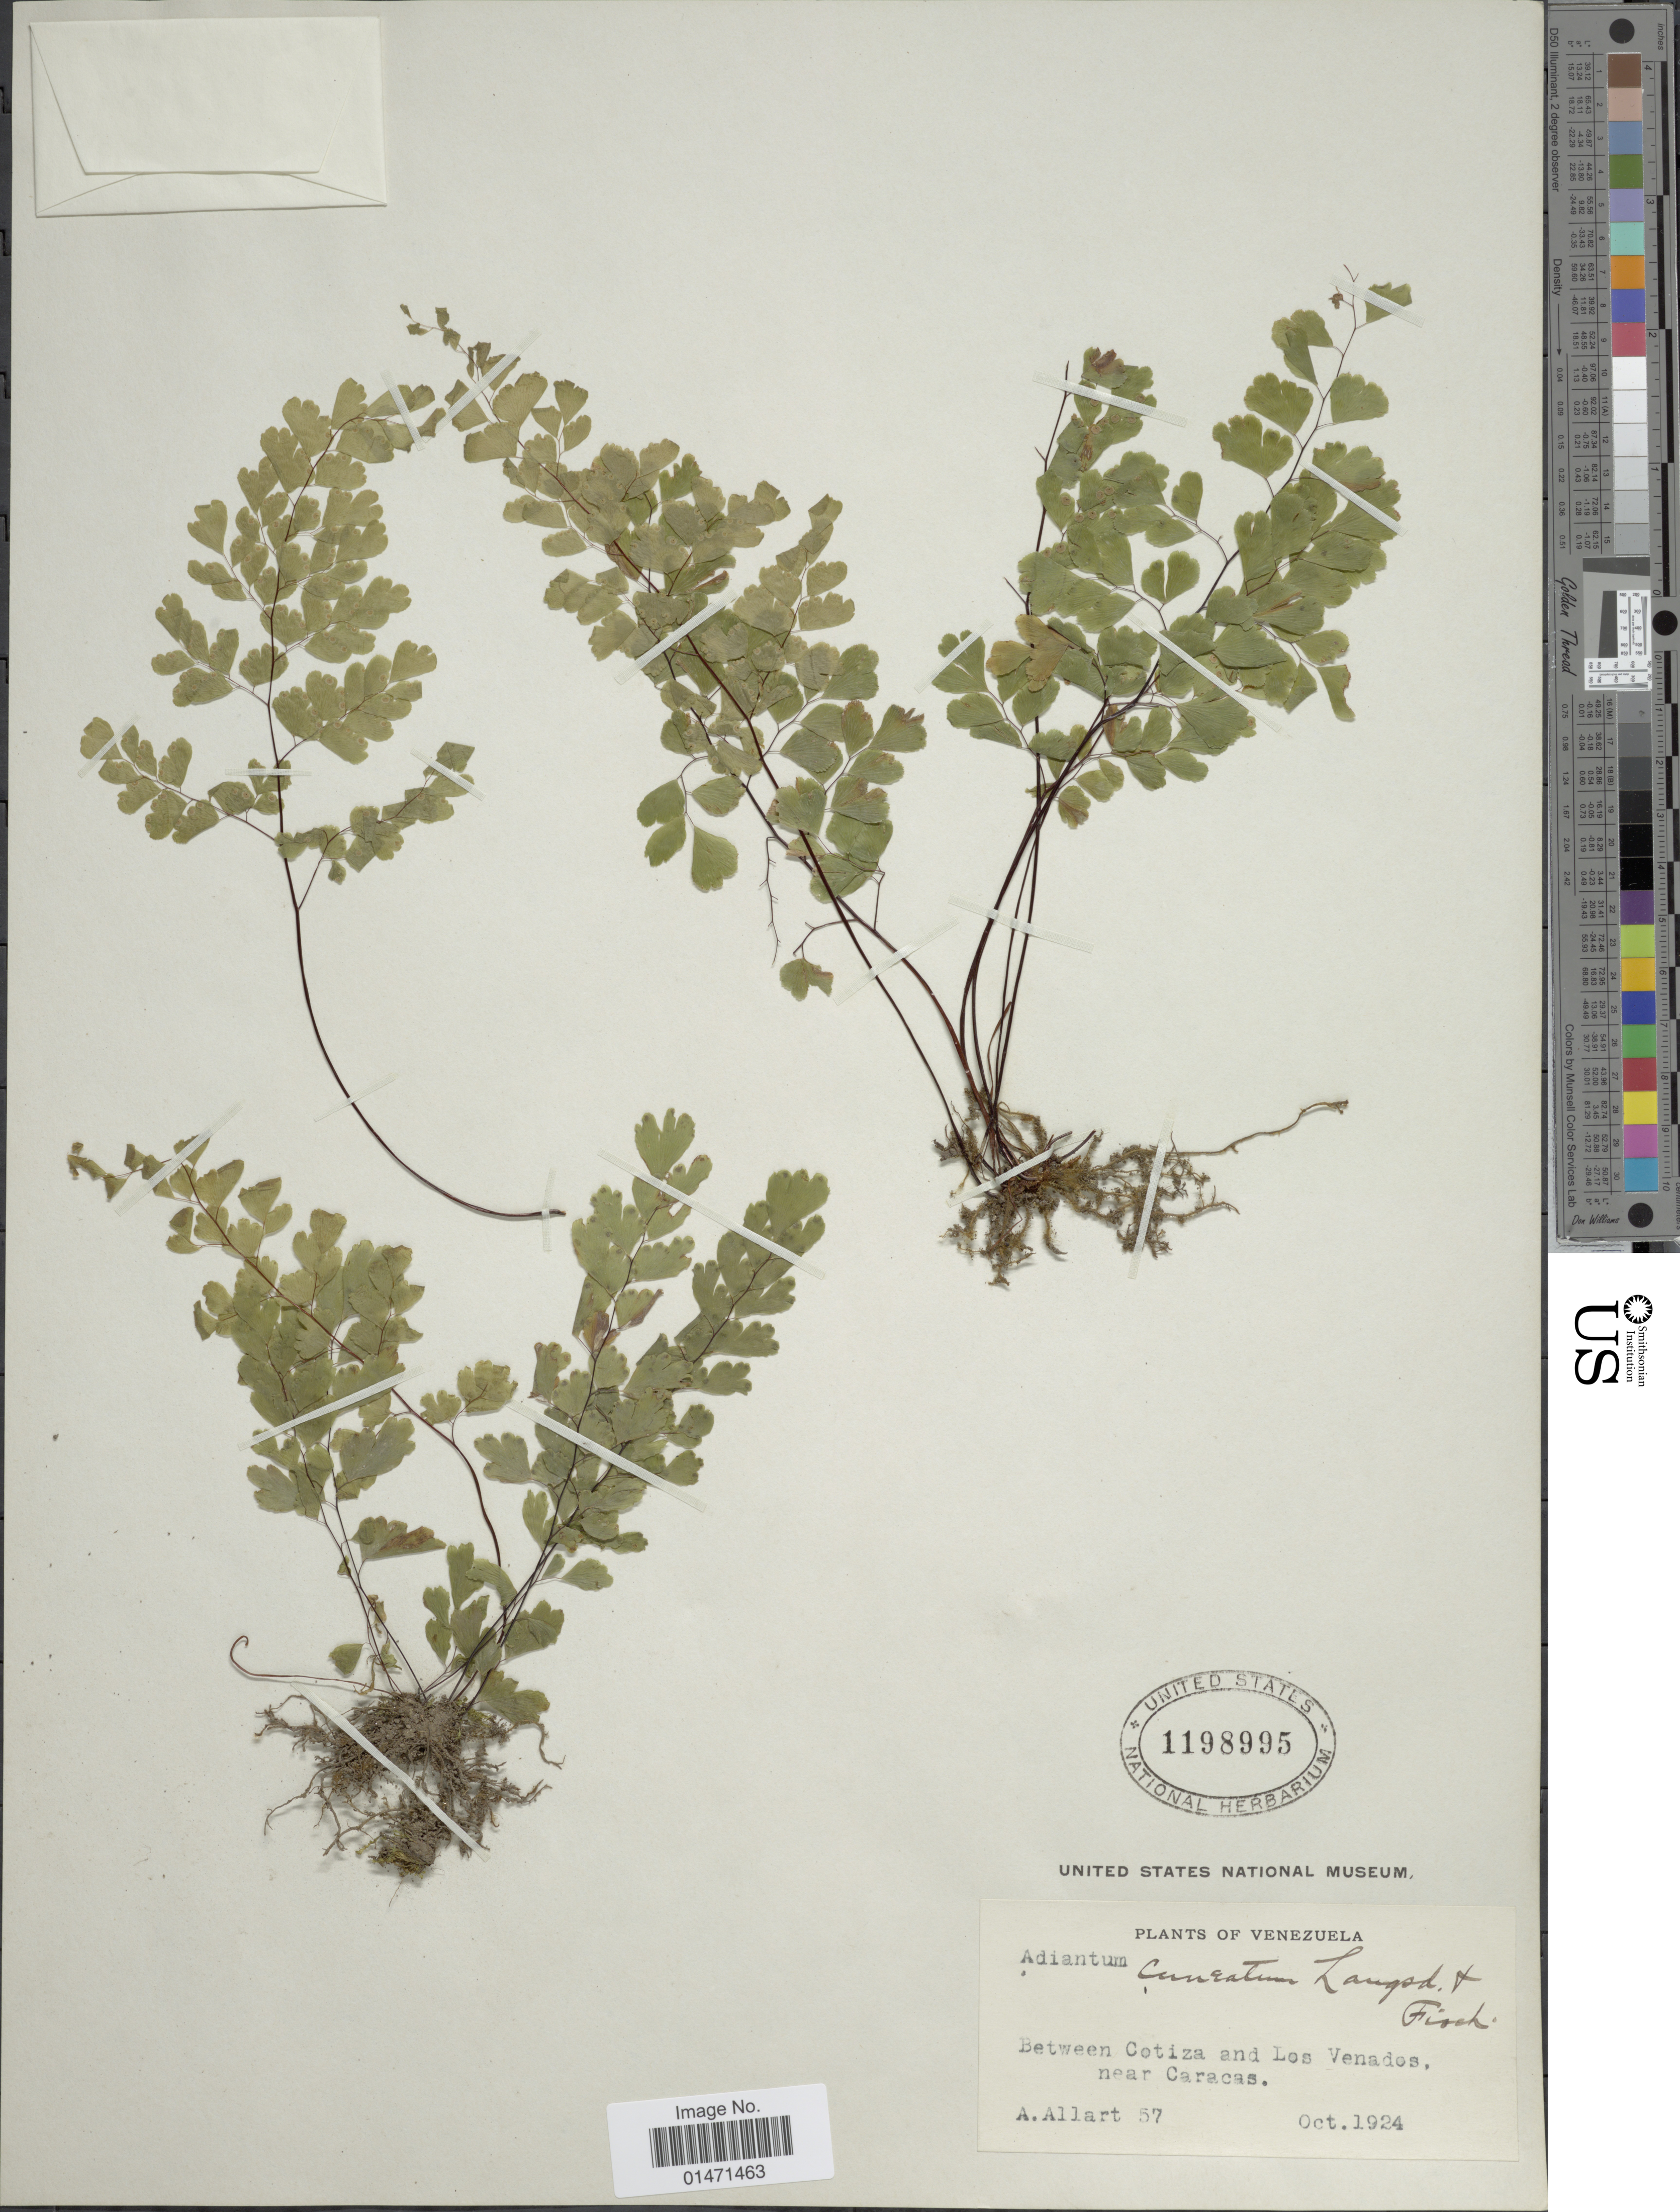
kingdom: Plantae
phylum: Tracheophyta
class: Polypodiopsida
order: Polypodiales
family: Pteridaceae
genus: Adiantum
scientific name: Adiantum raddianum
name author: C. Presl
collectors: A. Allart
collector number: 57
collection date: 1924-10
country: Venezuela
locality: Between Cotiza and Los Venados, near Caracas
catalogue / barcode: US 1198995